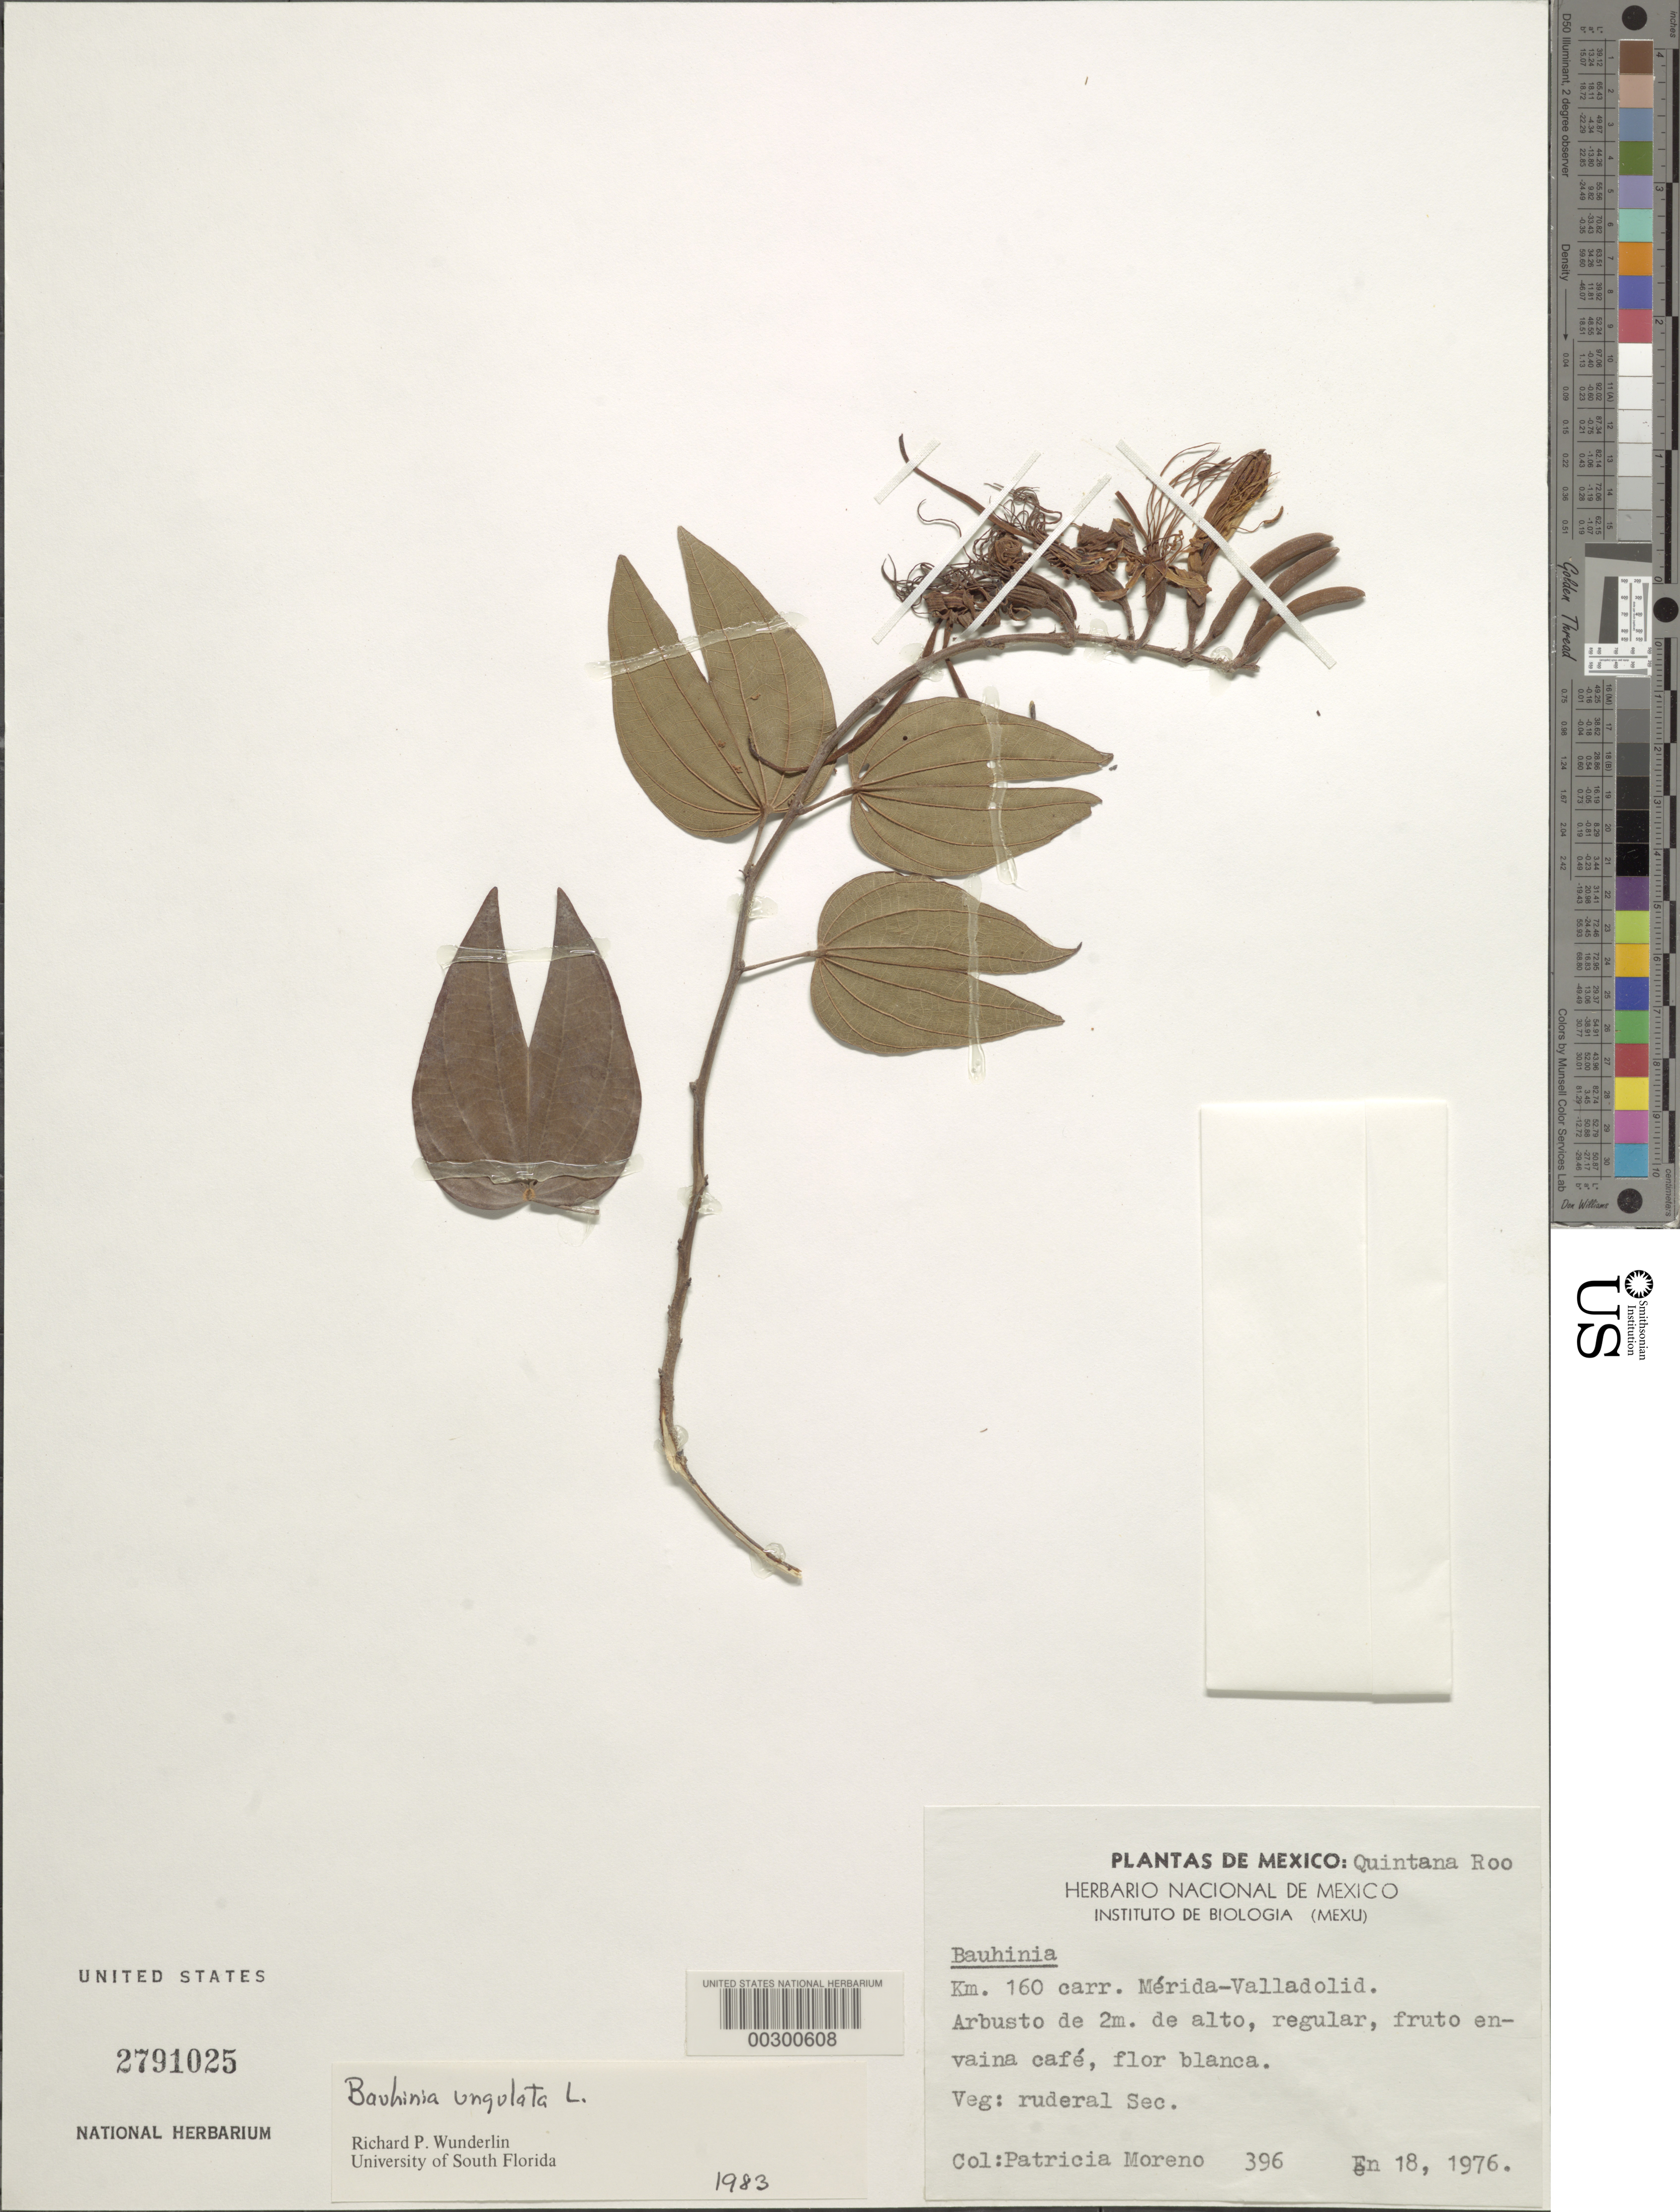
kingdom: Plantae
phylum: Tracheophyta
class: Magnoliopsida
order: Fabales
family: Fabaceae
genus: Bauhinia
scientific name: Bauhinia ungulata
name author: L.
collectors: P. Moreno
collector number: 396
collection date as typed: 18 Jan 1976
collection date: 1976-01-18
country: Mexico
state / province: Quintana Roo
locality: Km 160 road merida-valladolid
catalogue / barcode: US 2791025